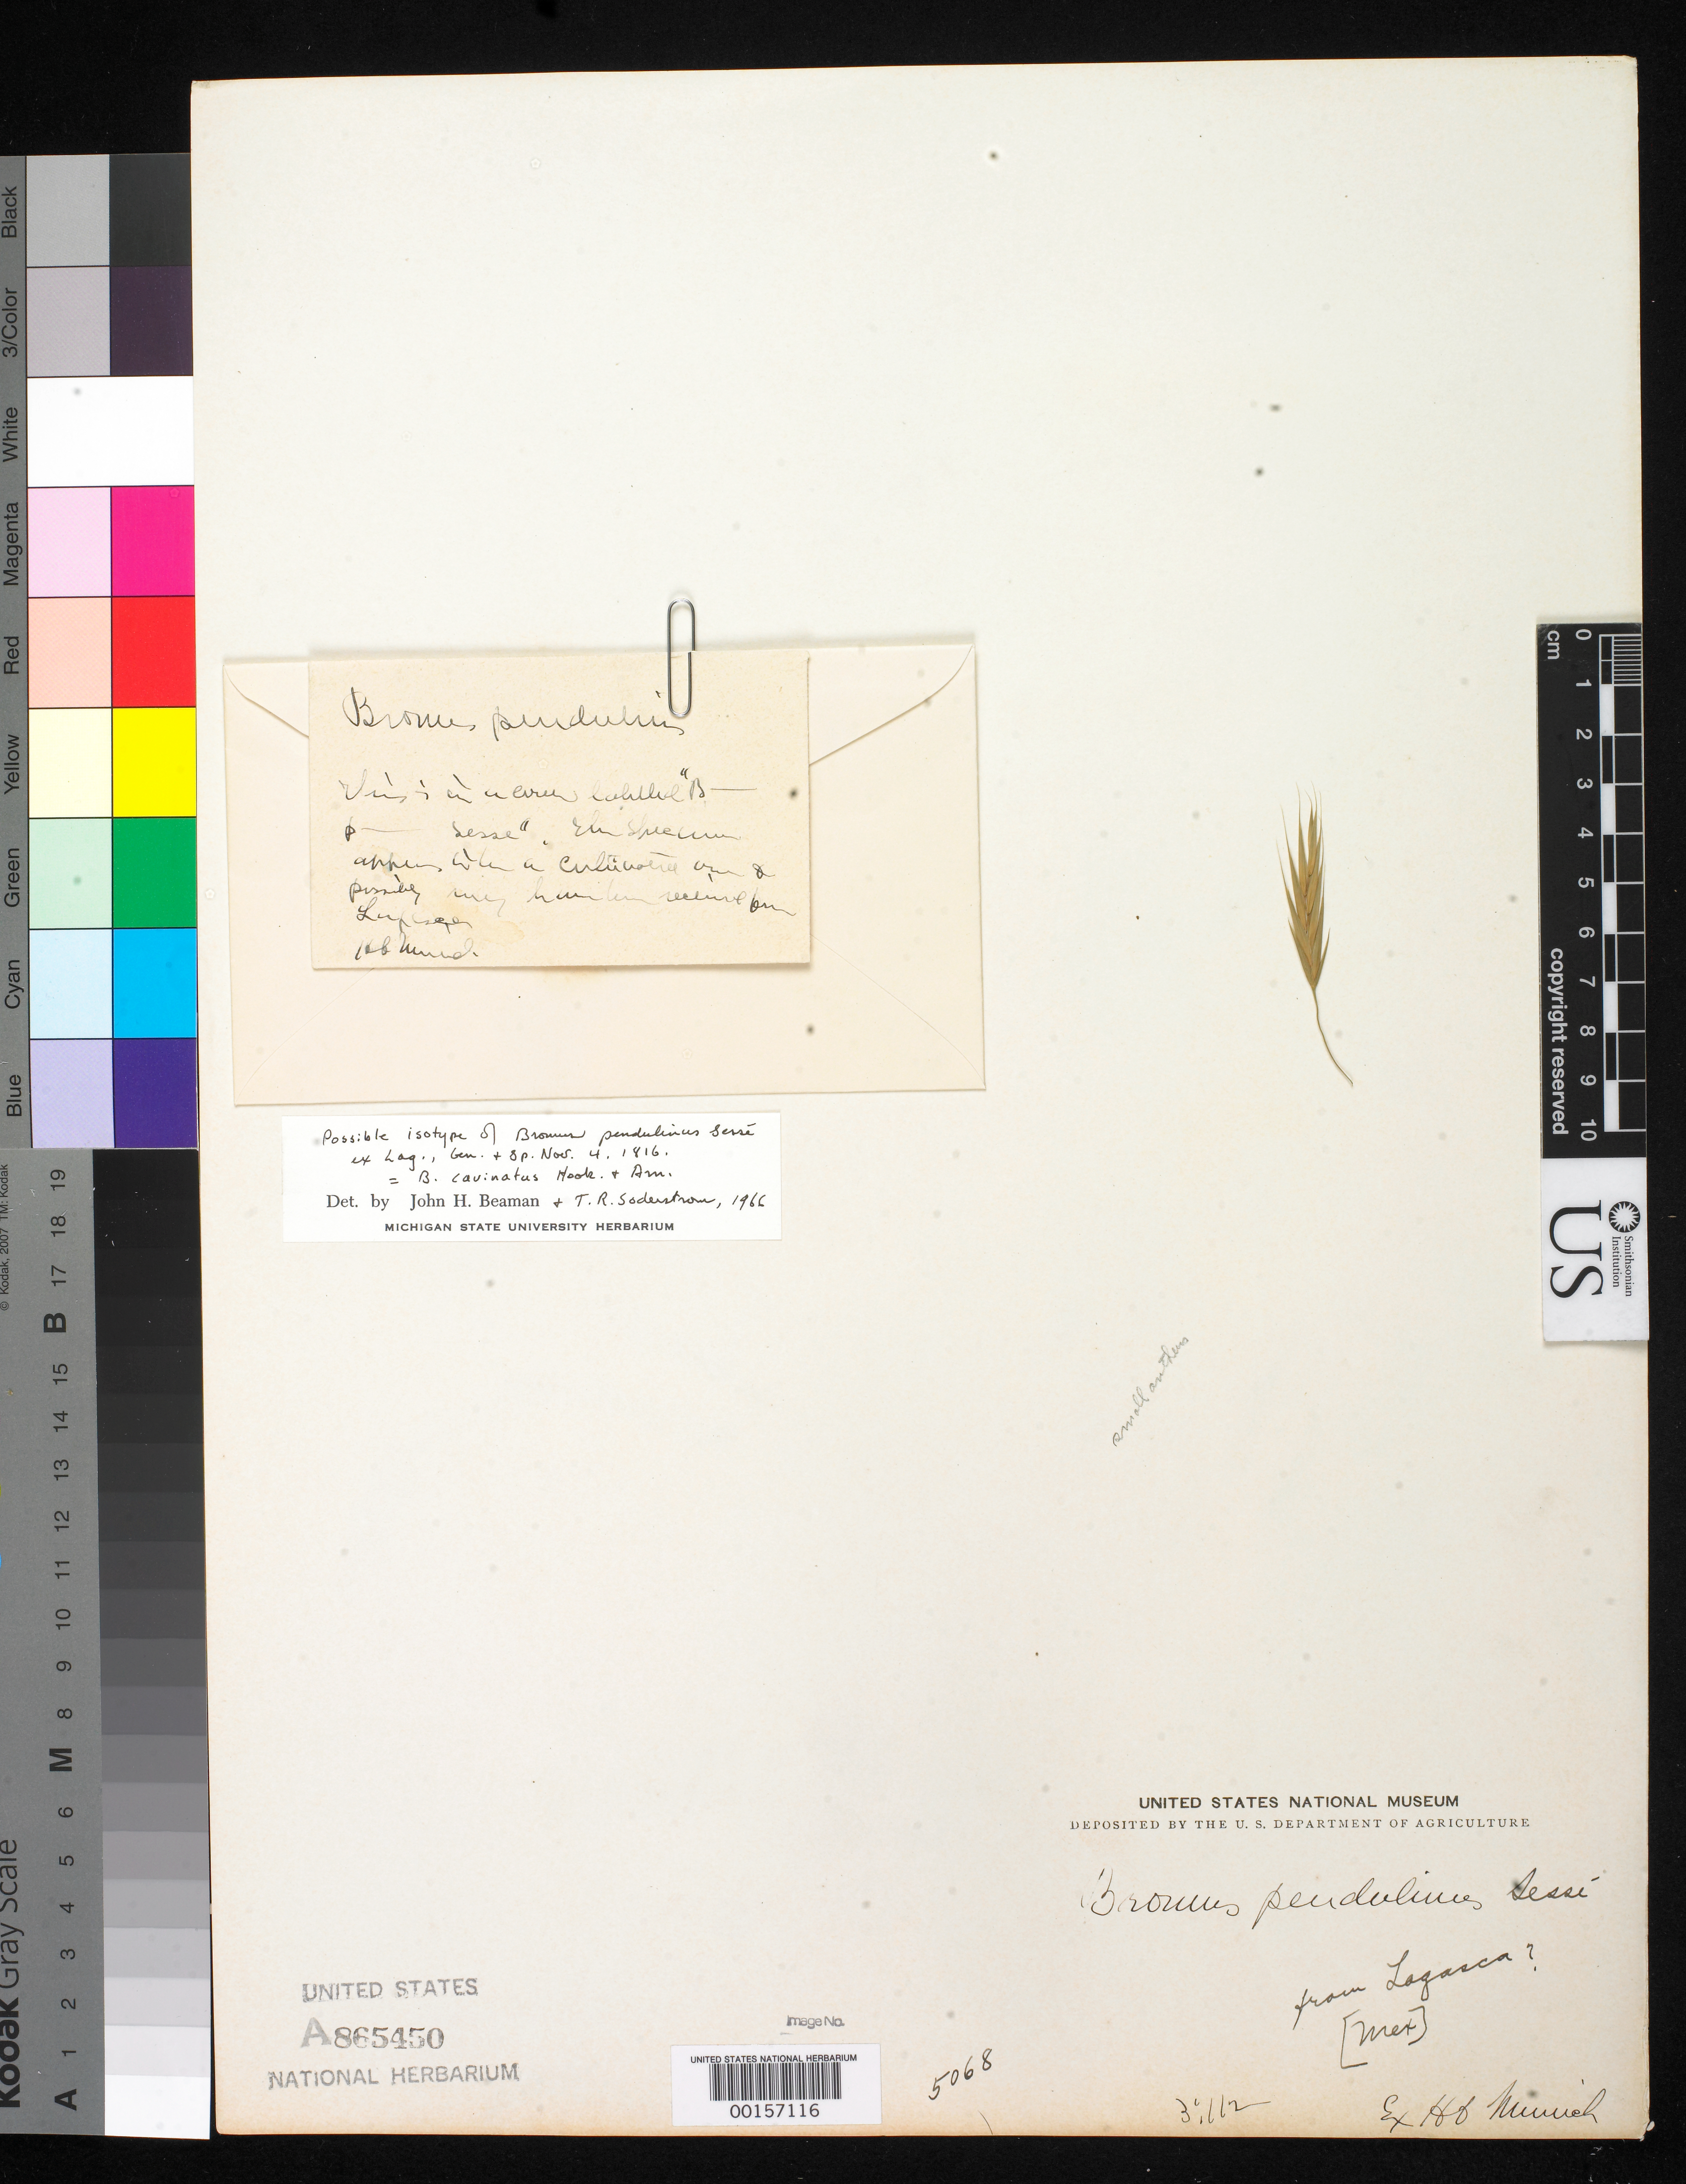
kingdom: Plantae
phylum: Tracheophyta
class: Liliopsida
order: Poales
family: Poaceae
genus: Bromus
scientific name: Bromus pendulinus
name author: Sessé ex Lag.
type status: Type Fragment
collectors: M. Sessé y Lacasta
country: Mexico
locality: In N. Hispan.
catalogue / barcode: US 865450A